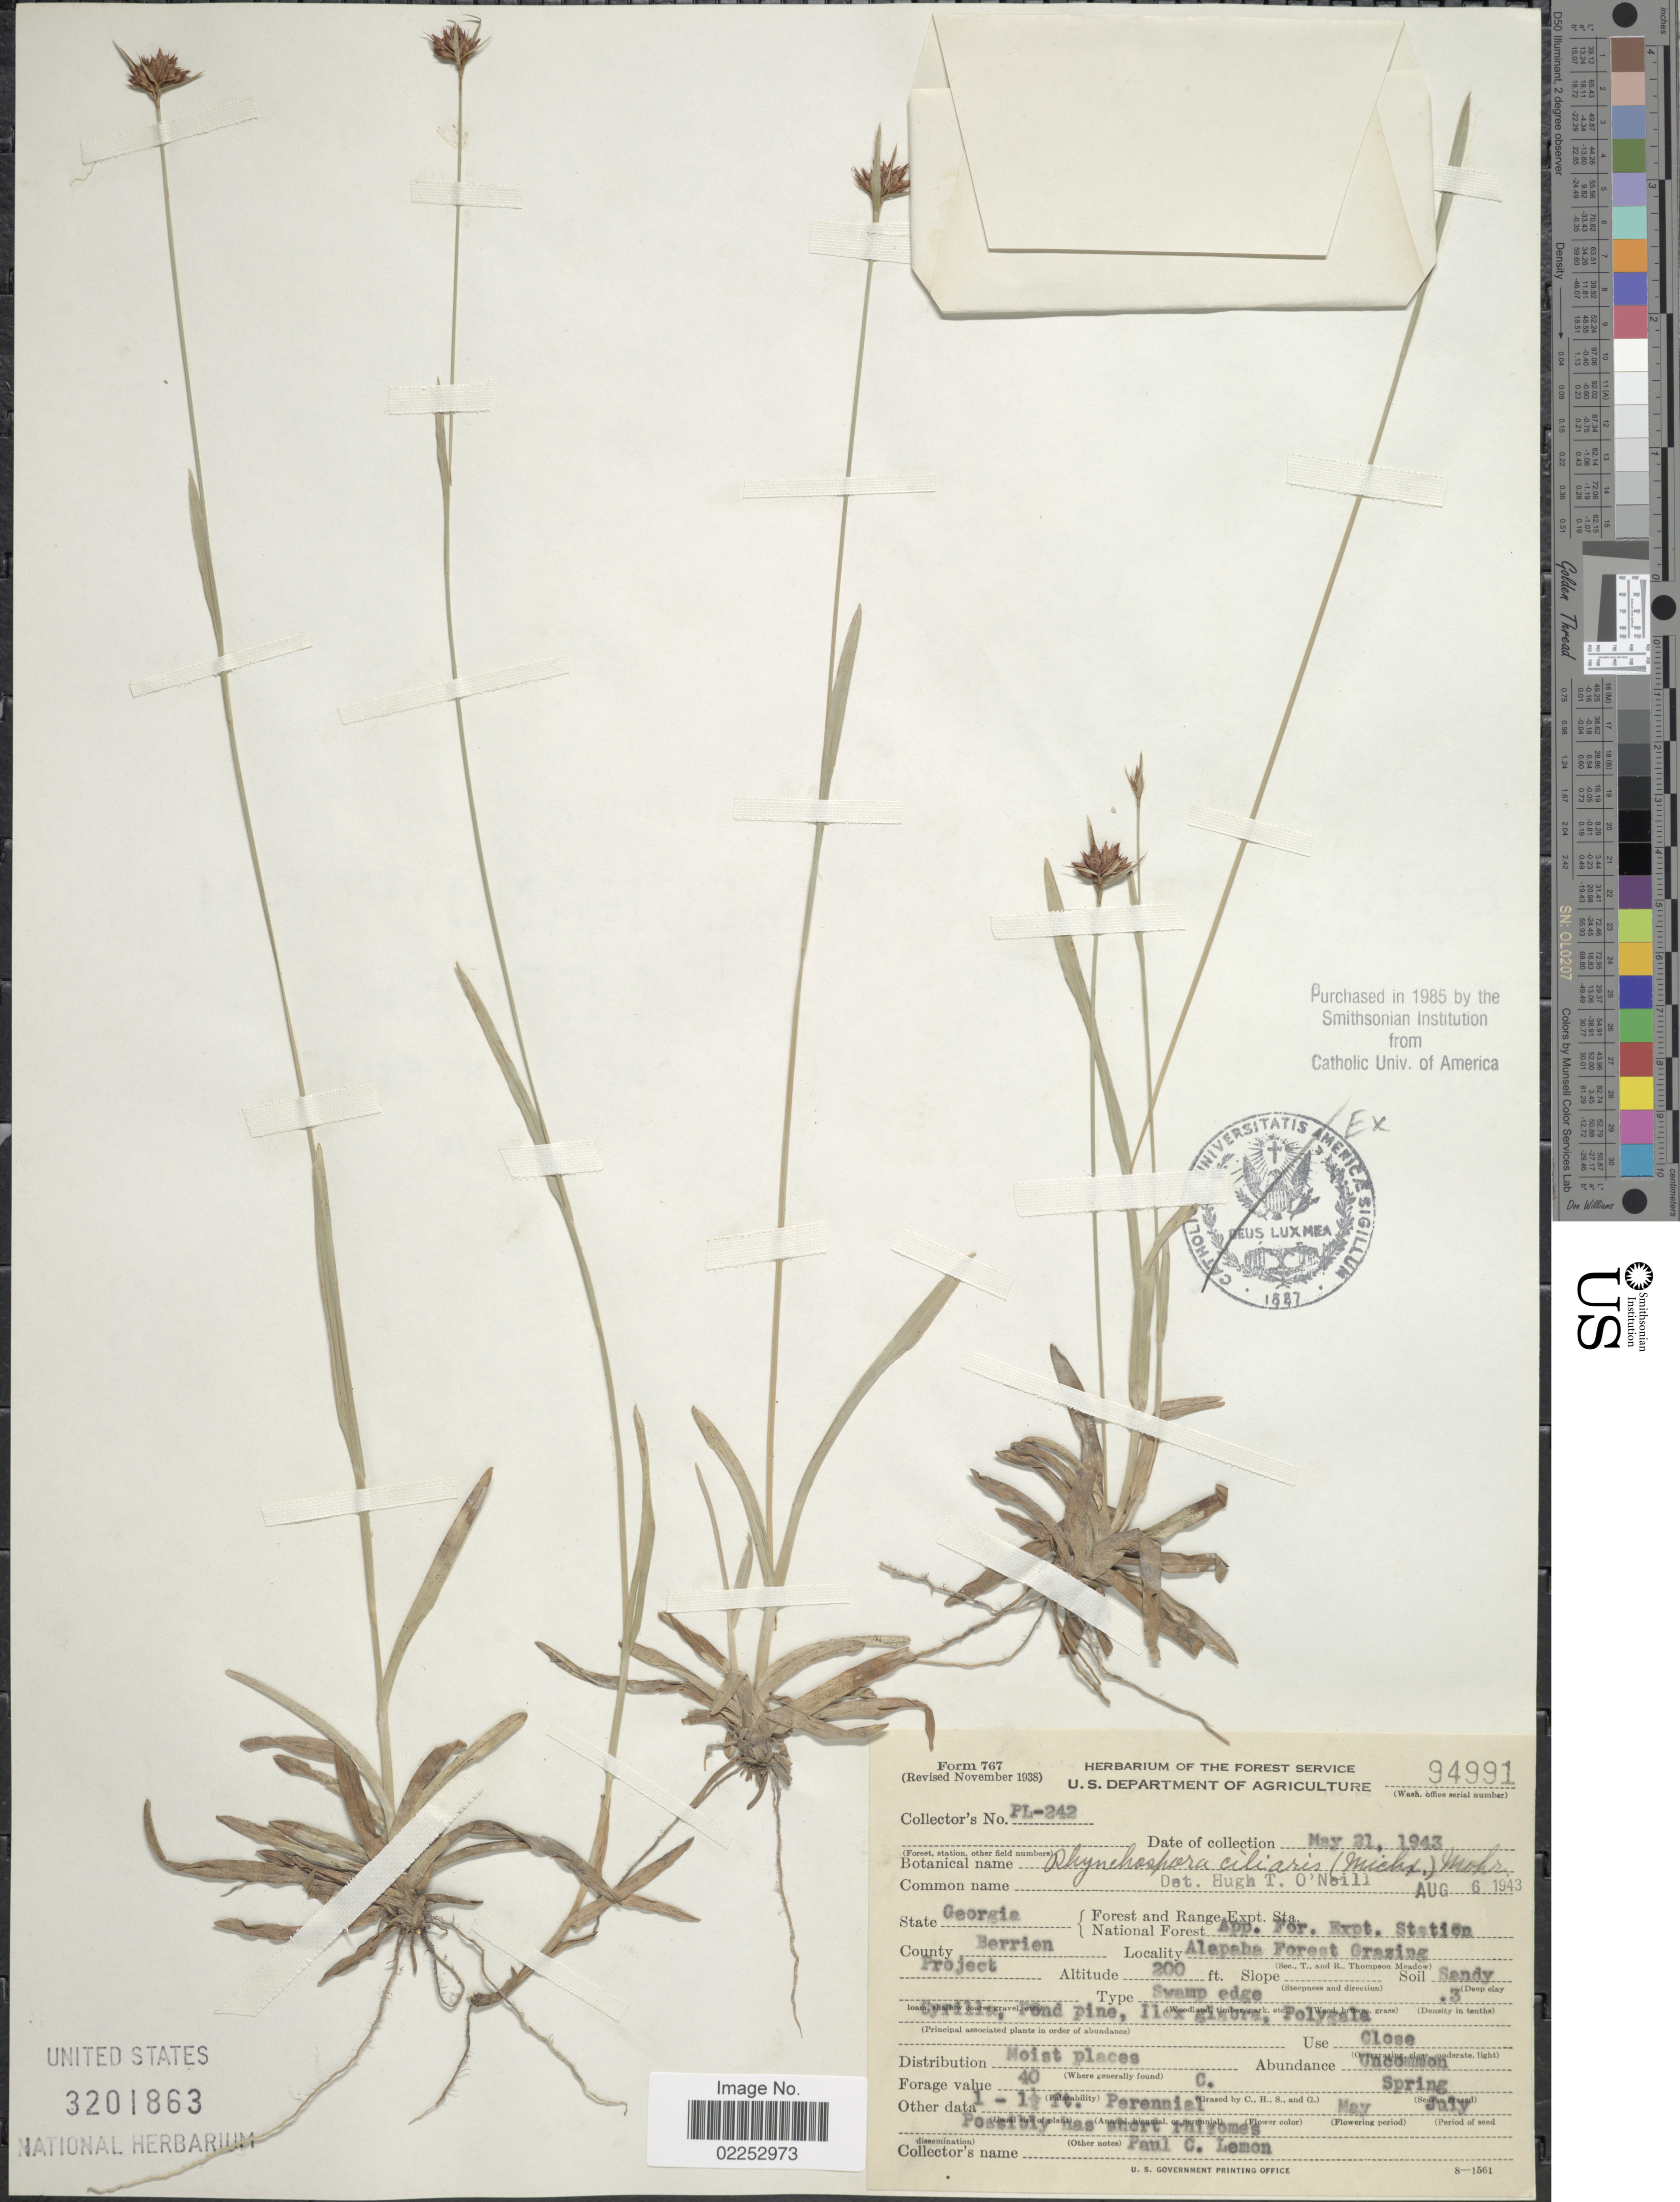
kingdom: Plantae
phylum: Tracheophyta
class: Liliopsida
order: Poales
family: Cyperaceae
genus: Rhynchospora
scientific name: Rhynchospora ciliaris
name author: (Michx.) C. Mohr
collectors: P. Lemon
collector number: PL-242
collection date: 1943-05-21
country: United States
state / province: Georgia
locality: County Berrien. App. For. Expt. Station. Alapaha Forest Grazing Project [unsure placement]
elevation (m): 61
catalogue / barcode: US 3201863